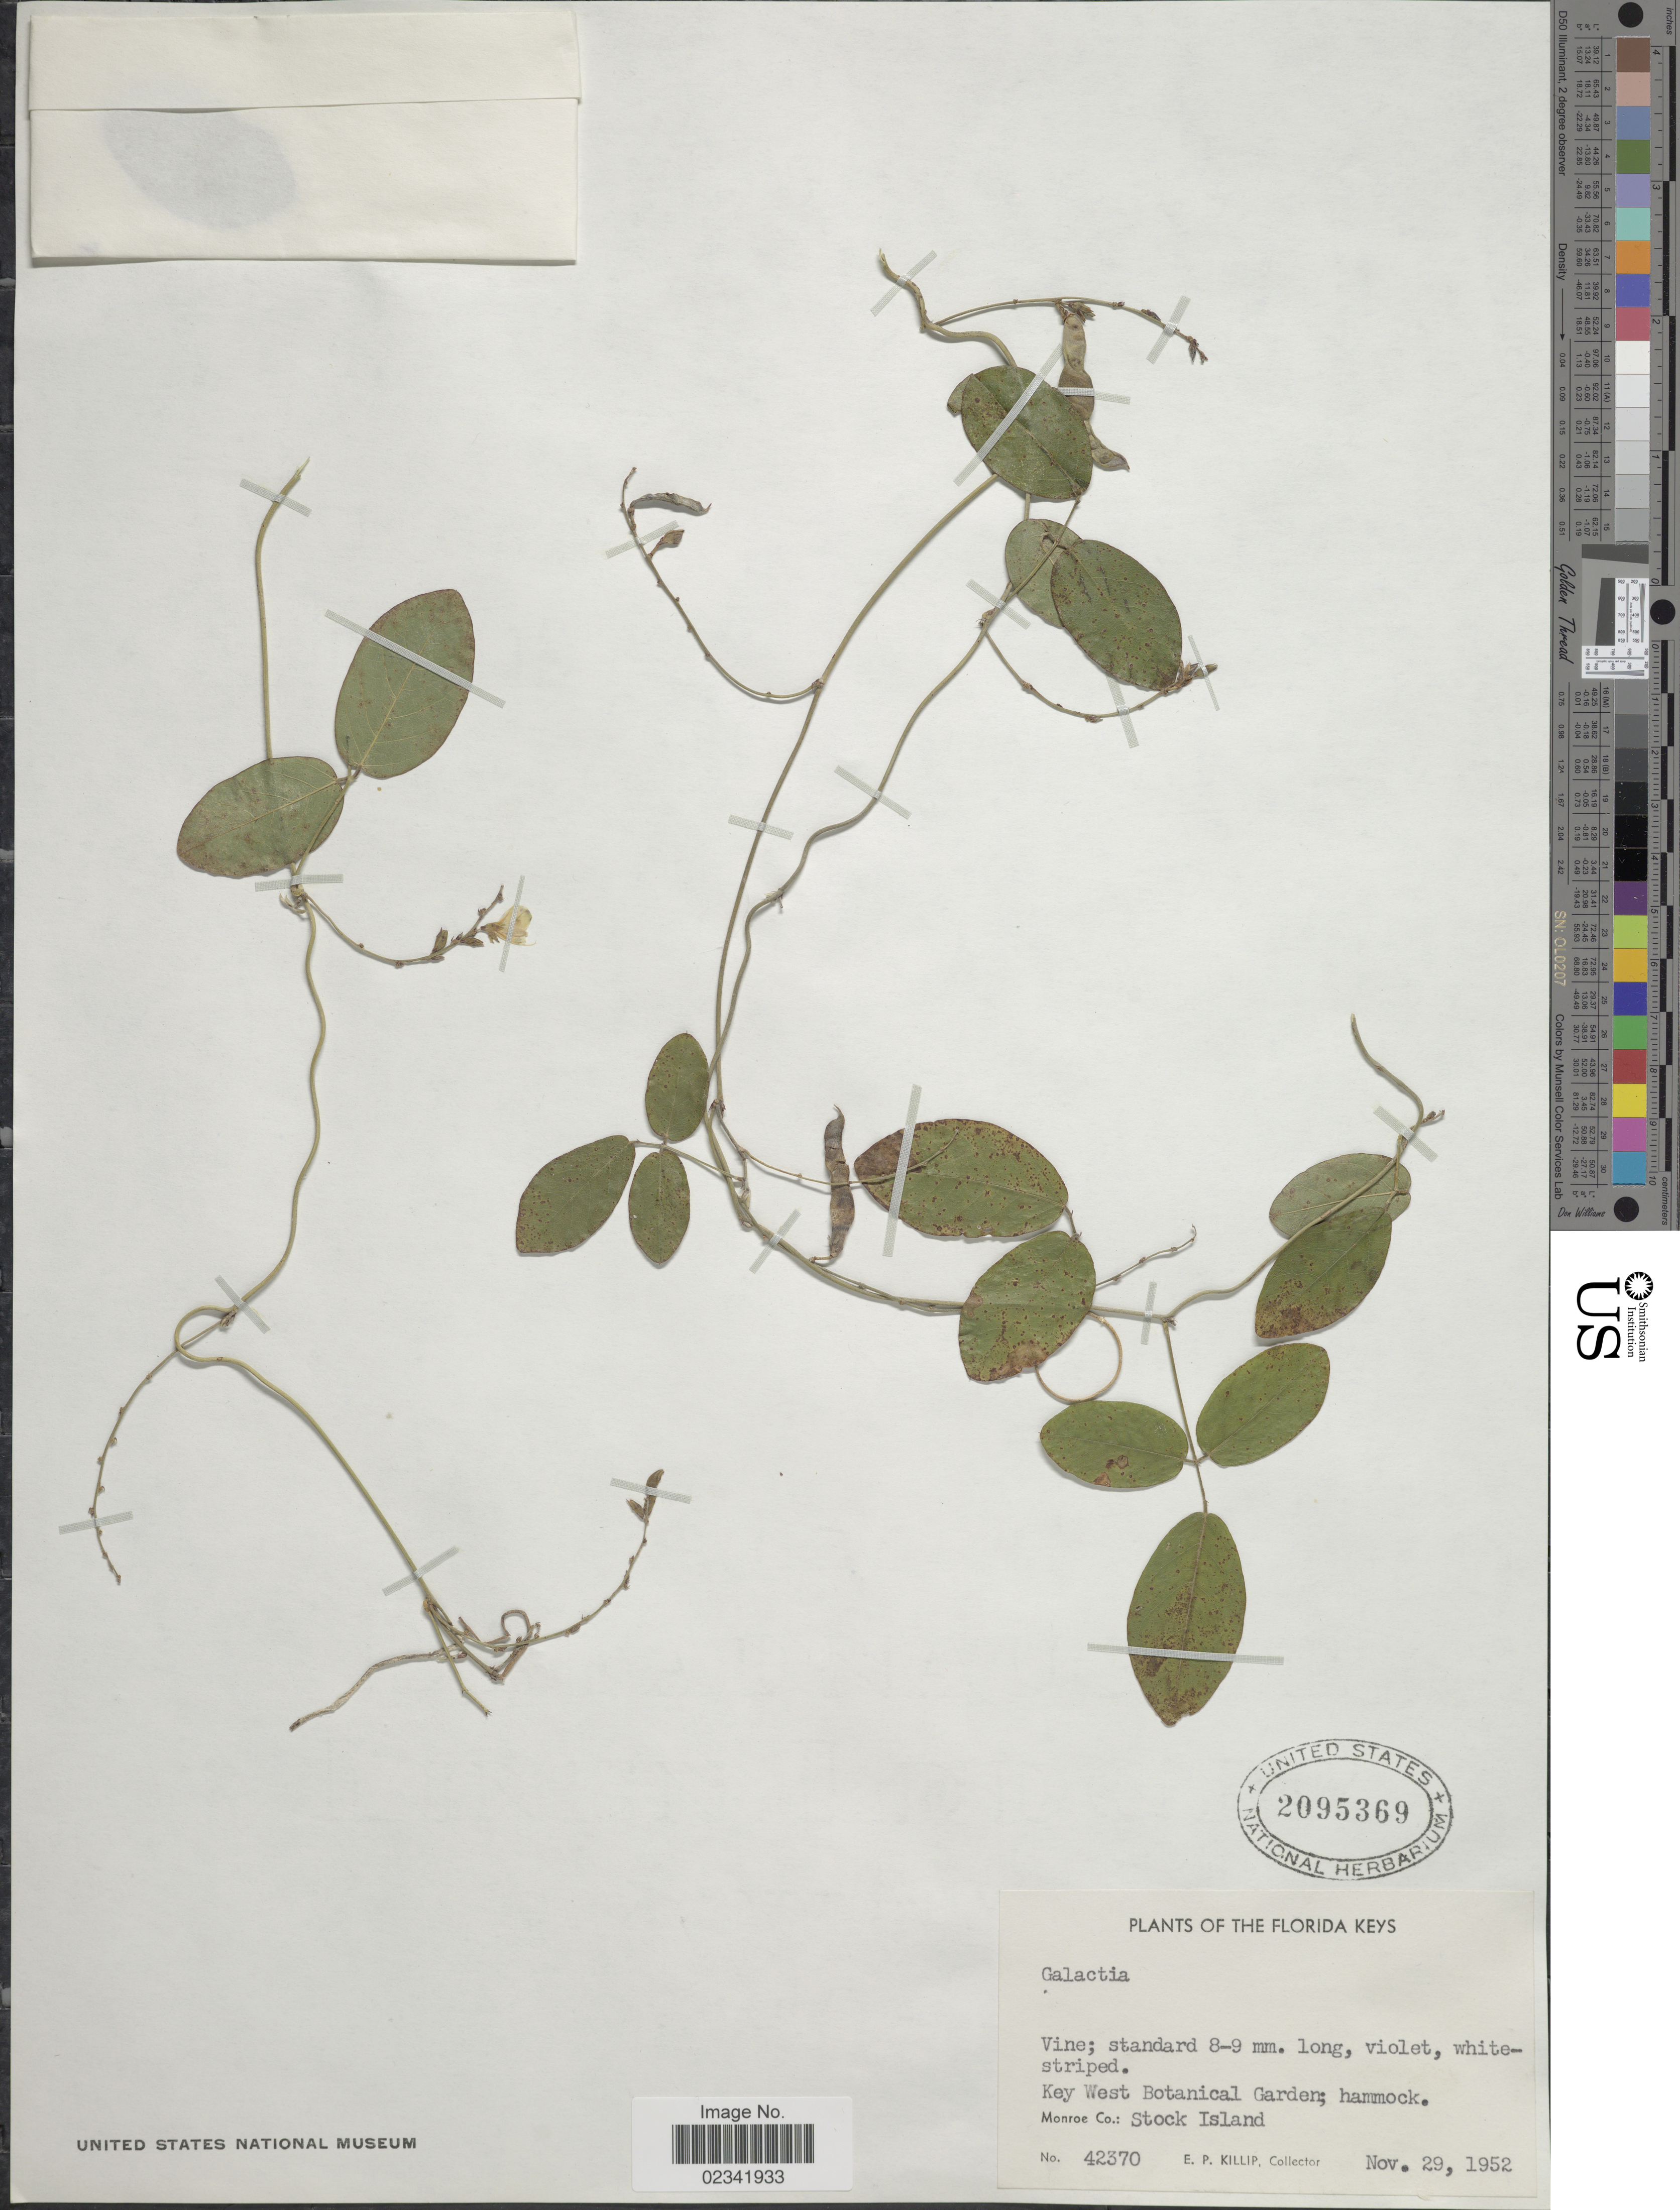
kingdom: Plantae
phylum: Tracheophyta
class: Magnoliopsida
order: Fabales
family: Fabaceae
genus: Galactia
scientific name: Galactia striata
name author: (Jacq.) Urb.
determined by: Strong, Mark T., (BOT), Smithsonian Institution - National Museum of Natural History (UNITED STATES)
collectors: E. P. Killip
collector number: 42370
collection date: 1952-11-29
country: United States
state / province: Florida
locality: The Florida Keys, Key West Botanical Garden, Monroe Co.: Stock Island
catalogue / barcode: US 2095369